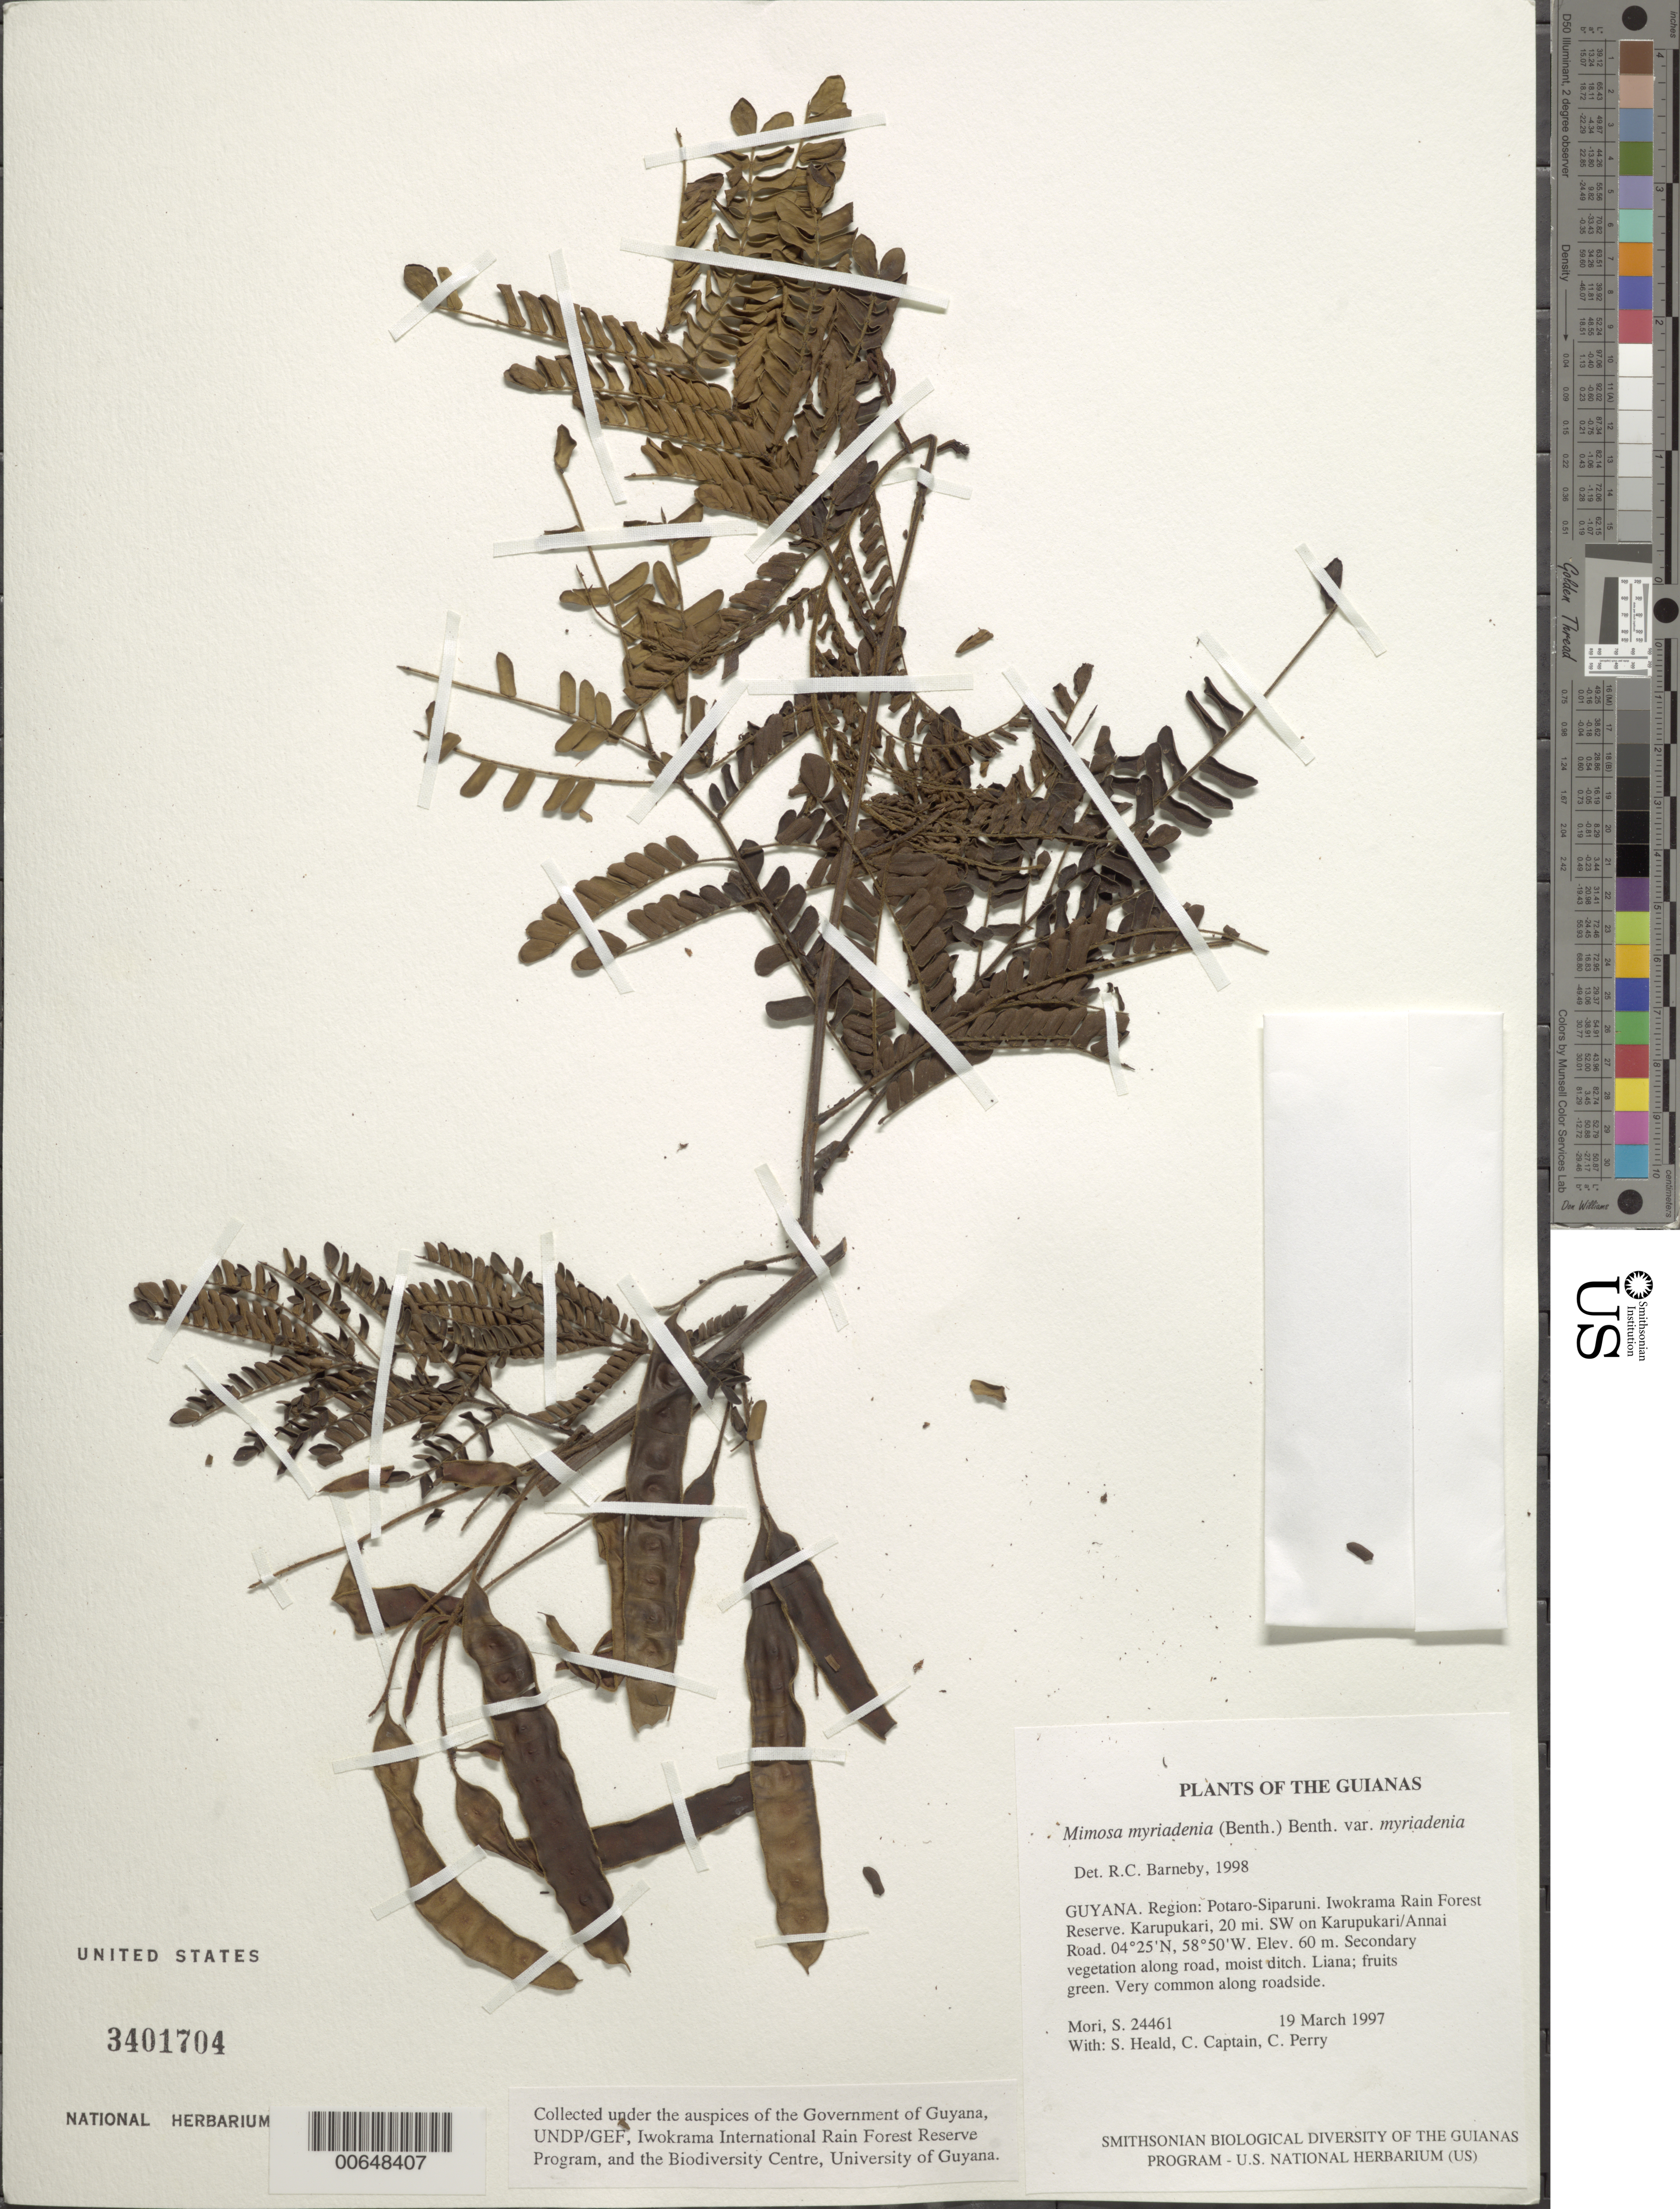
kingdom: Plantae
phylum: Tracheophyta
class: Magnoliopsida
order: Fabales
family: Fabaceae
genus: Mimosa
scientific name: Mimosa myriadenia var. myriadenia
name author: (Benth.) Benth.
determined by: Barneby, Rupert C., (NY)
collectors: S. Mori, S. Heald, C. Captain & C. Perry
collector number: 24461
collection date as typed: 19 March 1997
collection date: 1997-03-19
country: Guyana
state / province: Potaro-Siparuni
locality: Iwokrama Rain Forest Reserve. Karupukari, 20 mi. SW on Karupukari/Annai Road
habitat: Secondary vegetation along road, moist ditch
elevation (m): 60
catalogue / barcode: US 3401704